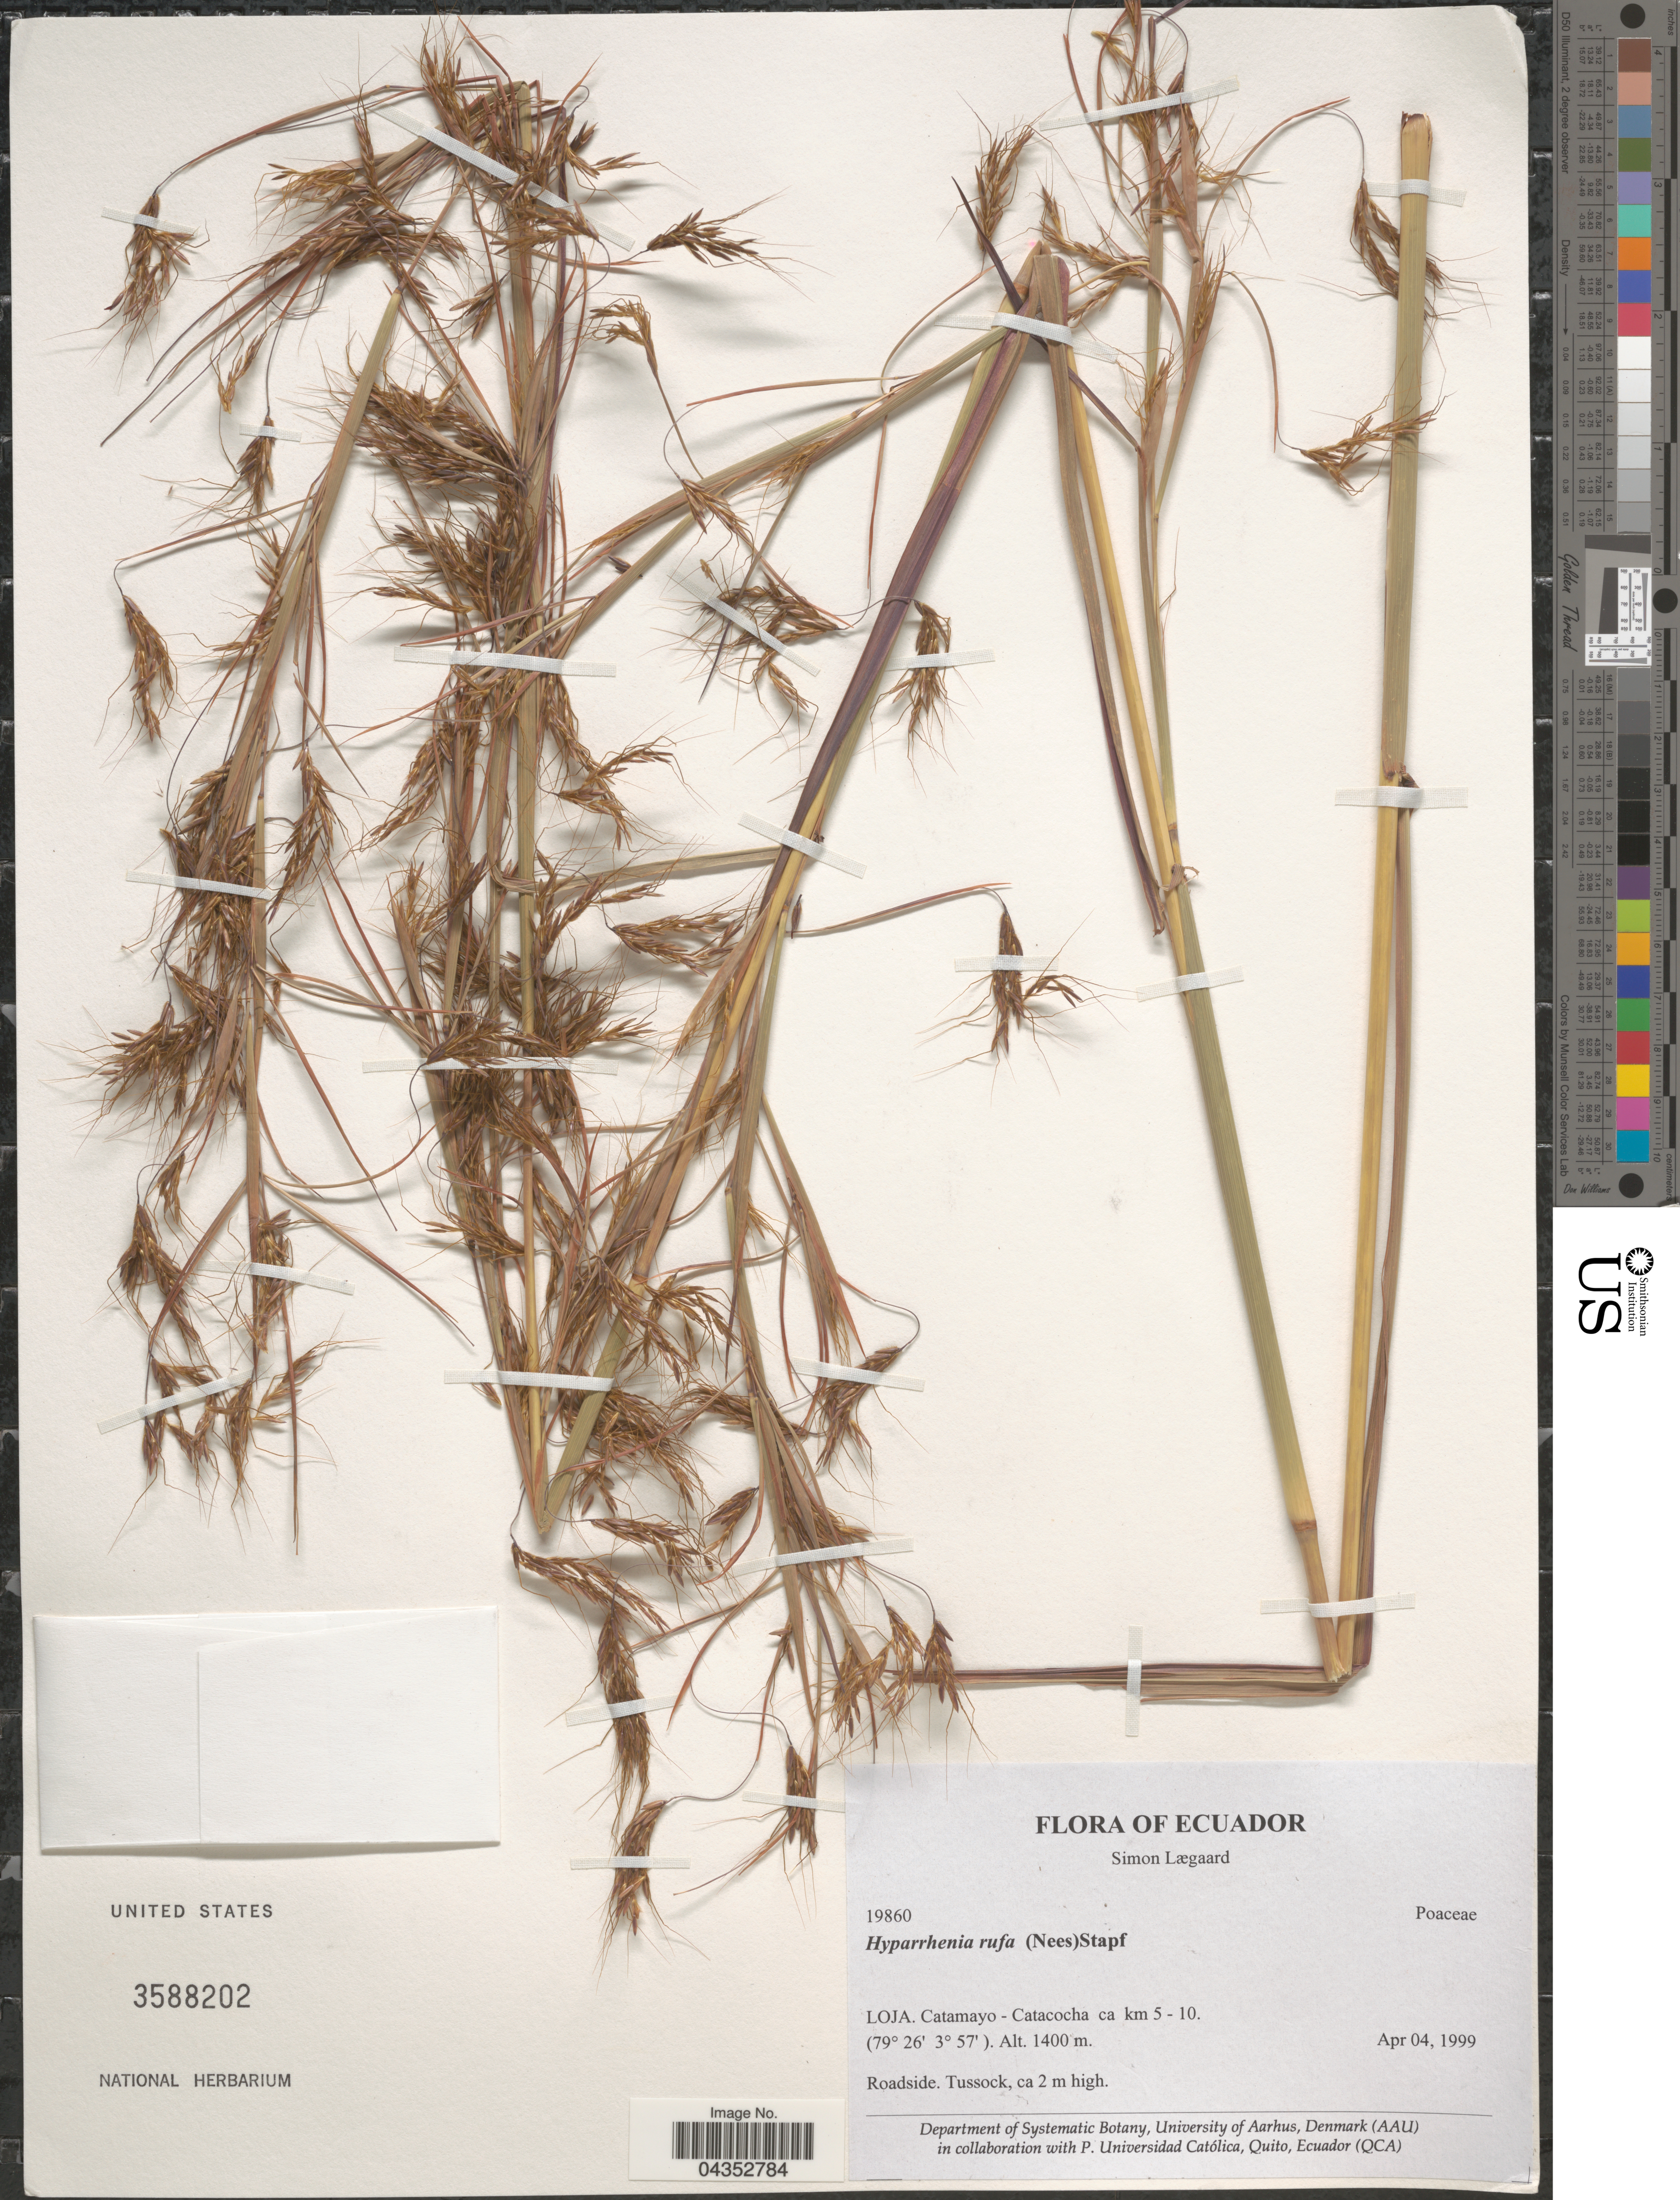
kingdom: Plantae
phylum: Tracheophyta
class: Liliopsida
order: Poales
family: Poaceae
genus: Hyparrhenia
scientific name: Hyparrhenia rufa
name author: (Nees) Stapf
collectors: S. Lægaard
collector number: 19860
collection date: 1999-04-04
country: Ecuador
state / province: Loja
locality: Catamayo - Catacocha ca km 5 - 10. Roadside.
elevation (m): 1400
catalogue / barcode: US 3588202